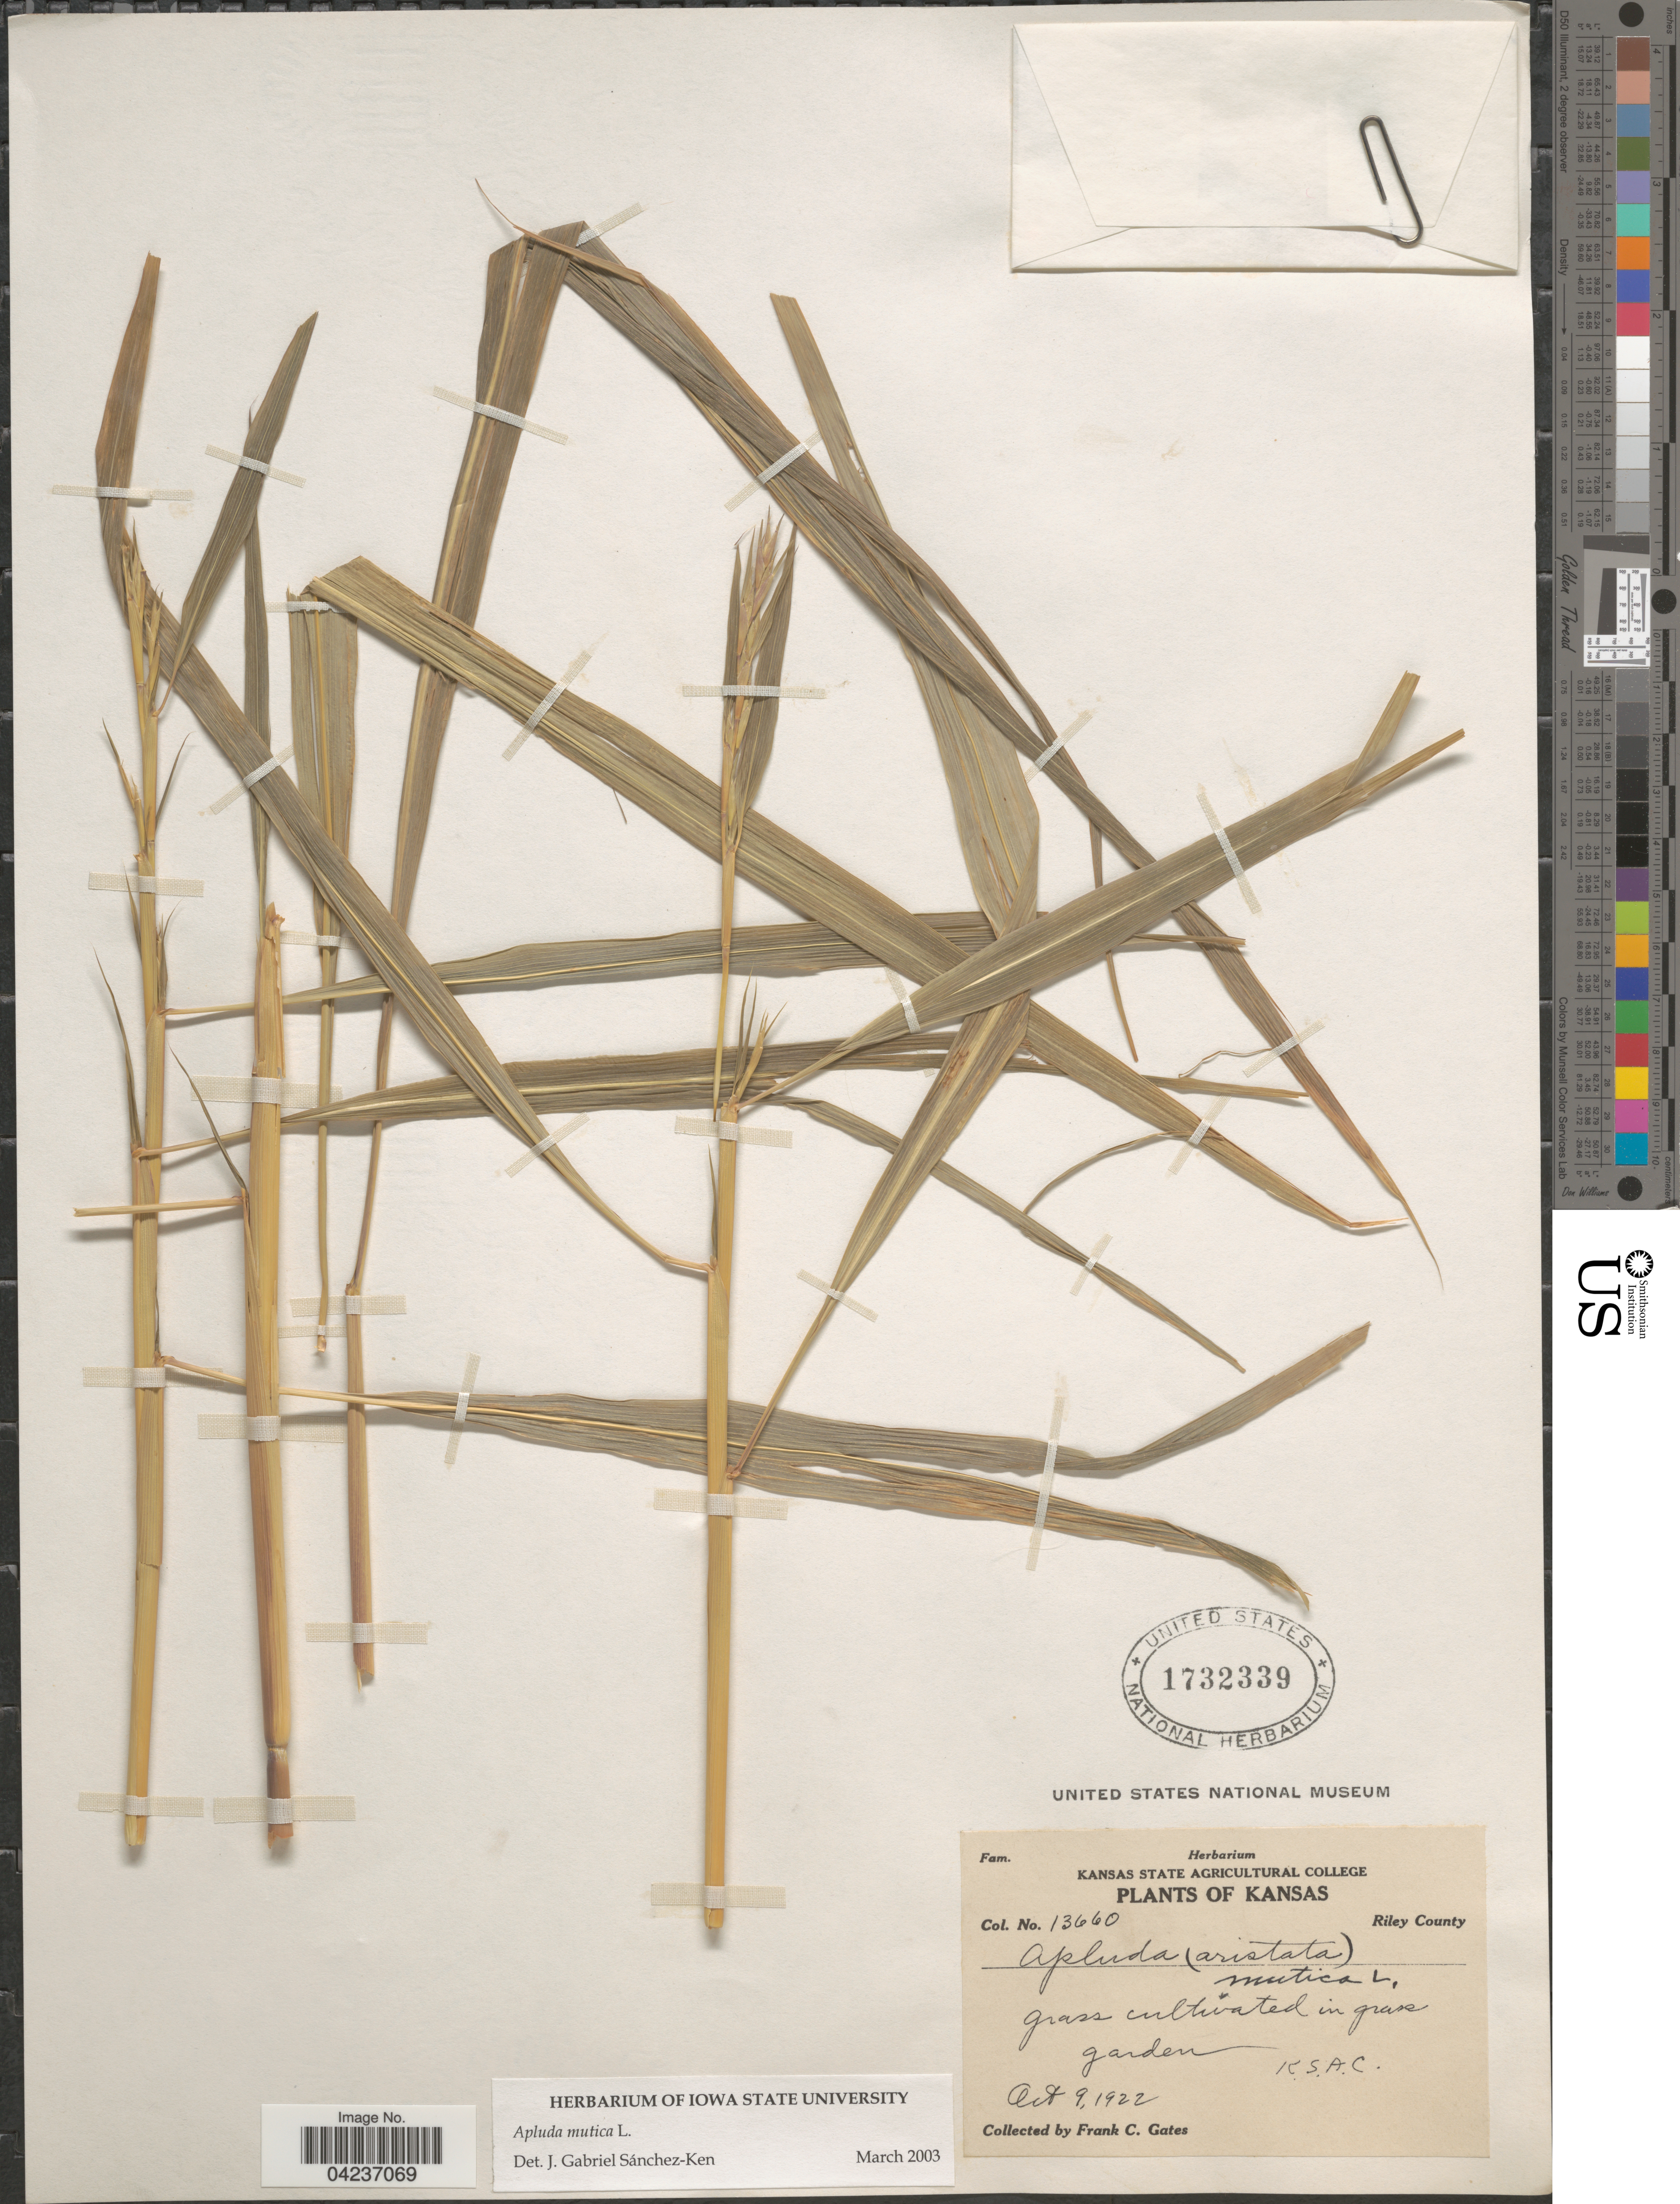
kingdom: Plantae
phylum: Tracheophyta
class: Liliopsida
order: Poales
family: Poaceae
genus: Apluda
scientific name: Apluda mutica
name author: L.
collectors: F. C. Gates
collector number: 13660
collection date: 1922-10-09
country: United States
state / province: Kansas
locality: Rley County. Grass cultivated in grass garden. K.S.A.C.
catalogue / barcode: US 1732339